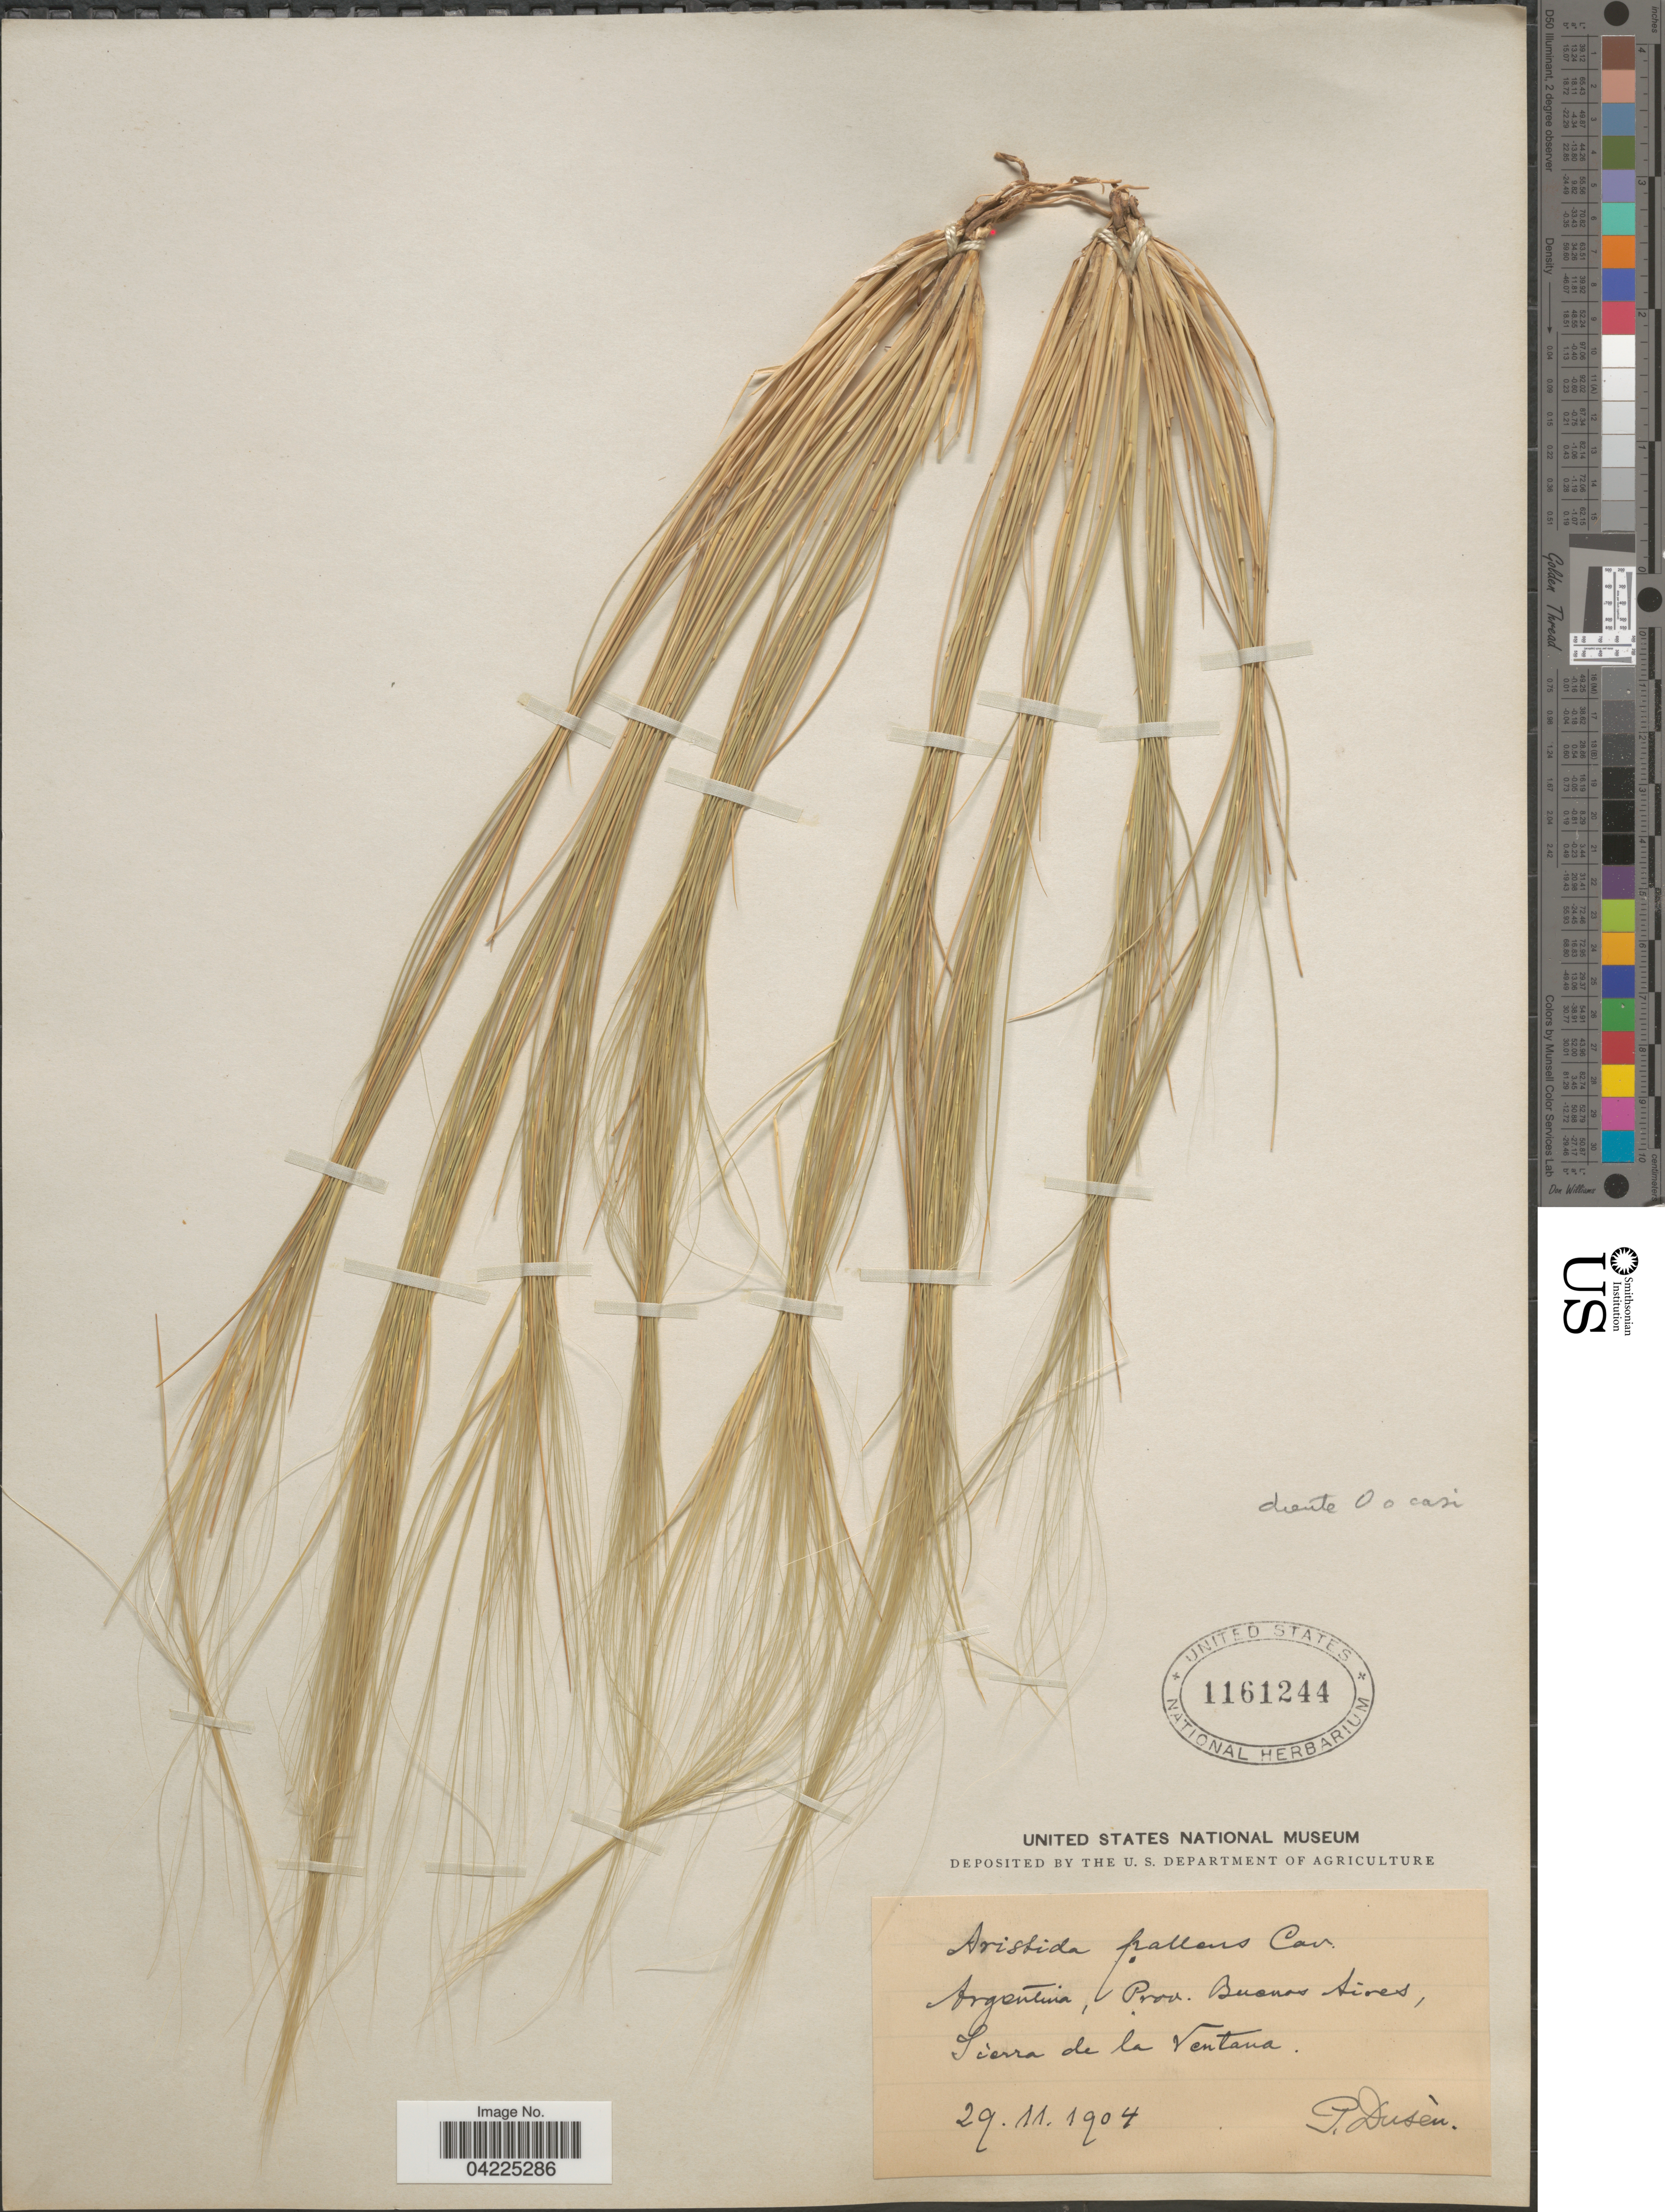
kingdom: Plantae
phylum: Tracheophyta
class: Liliopsida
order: Poales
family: Poaceae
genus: Aristida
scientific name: Aristida pallens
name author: Cav.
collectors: P. Dusén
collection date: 1904-11-29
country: Argentina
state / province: Buenos Aires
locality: Sierra de la Ventana.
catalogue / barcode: US 1161244